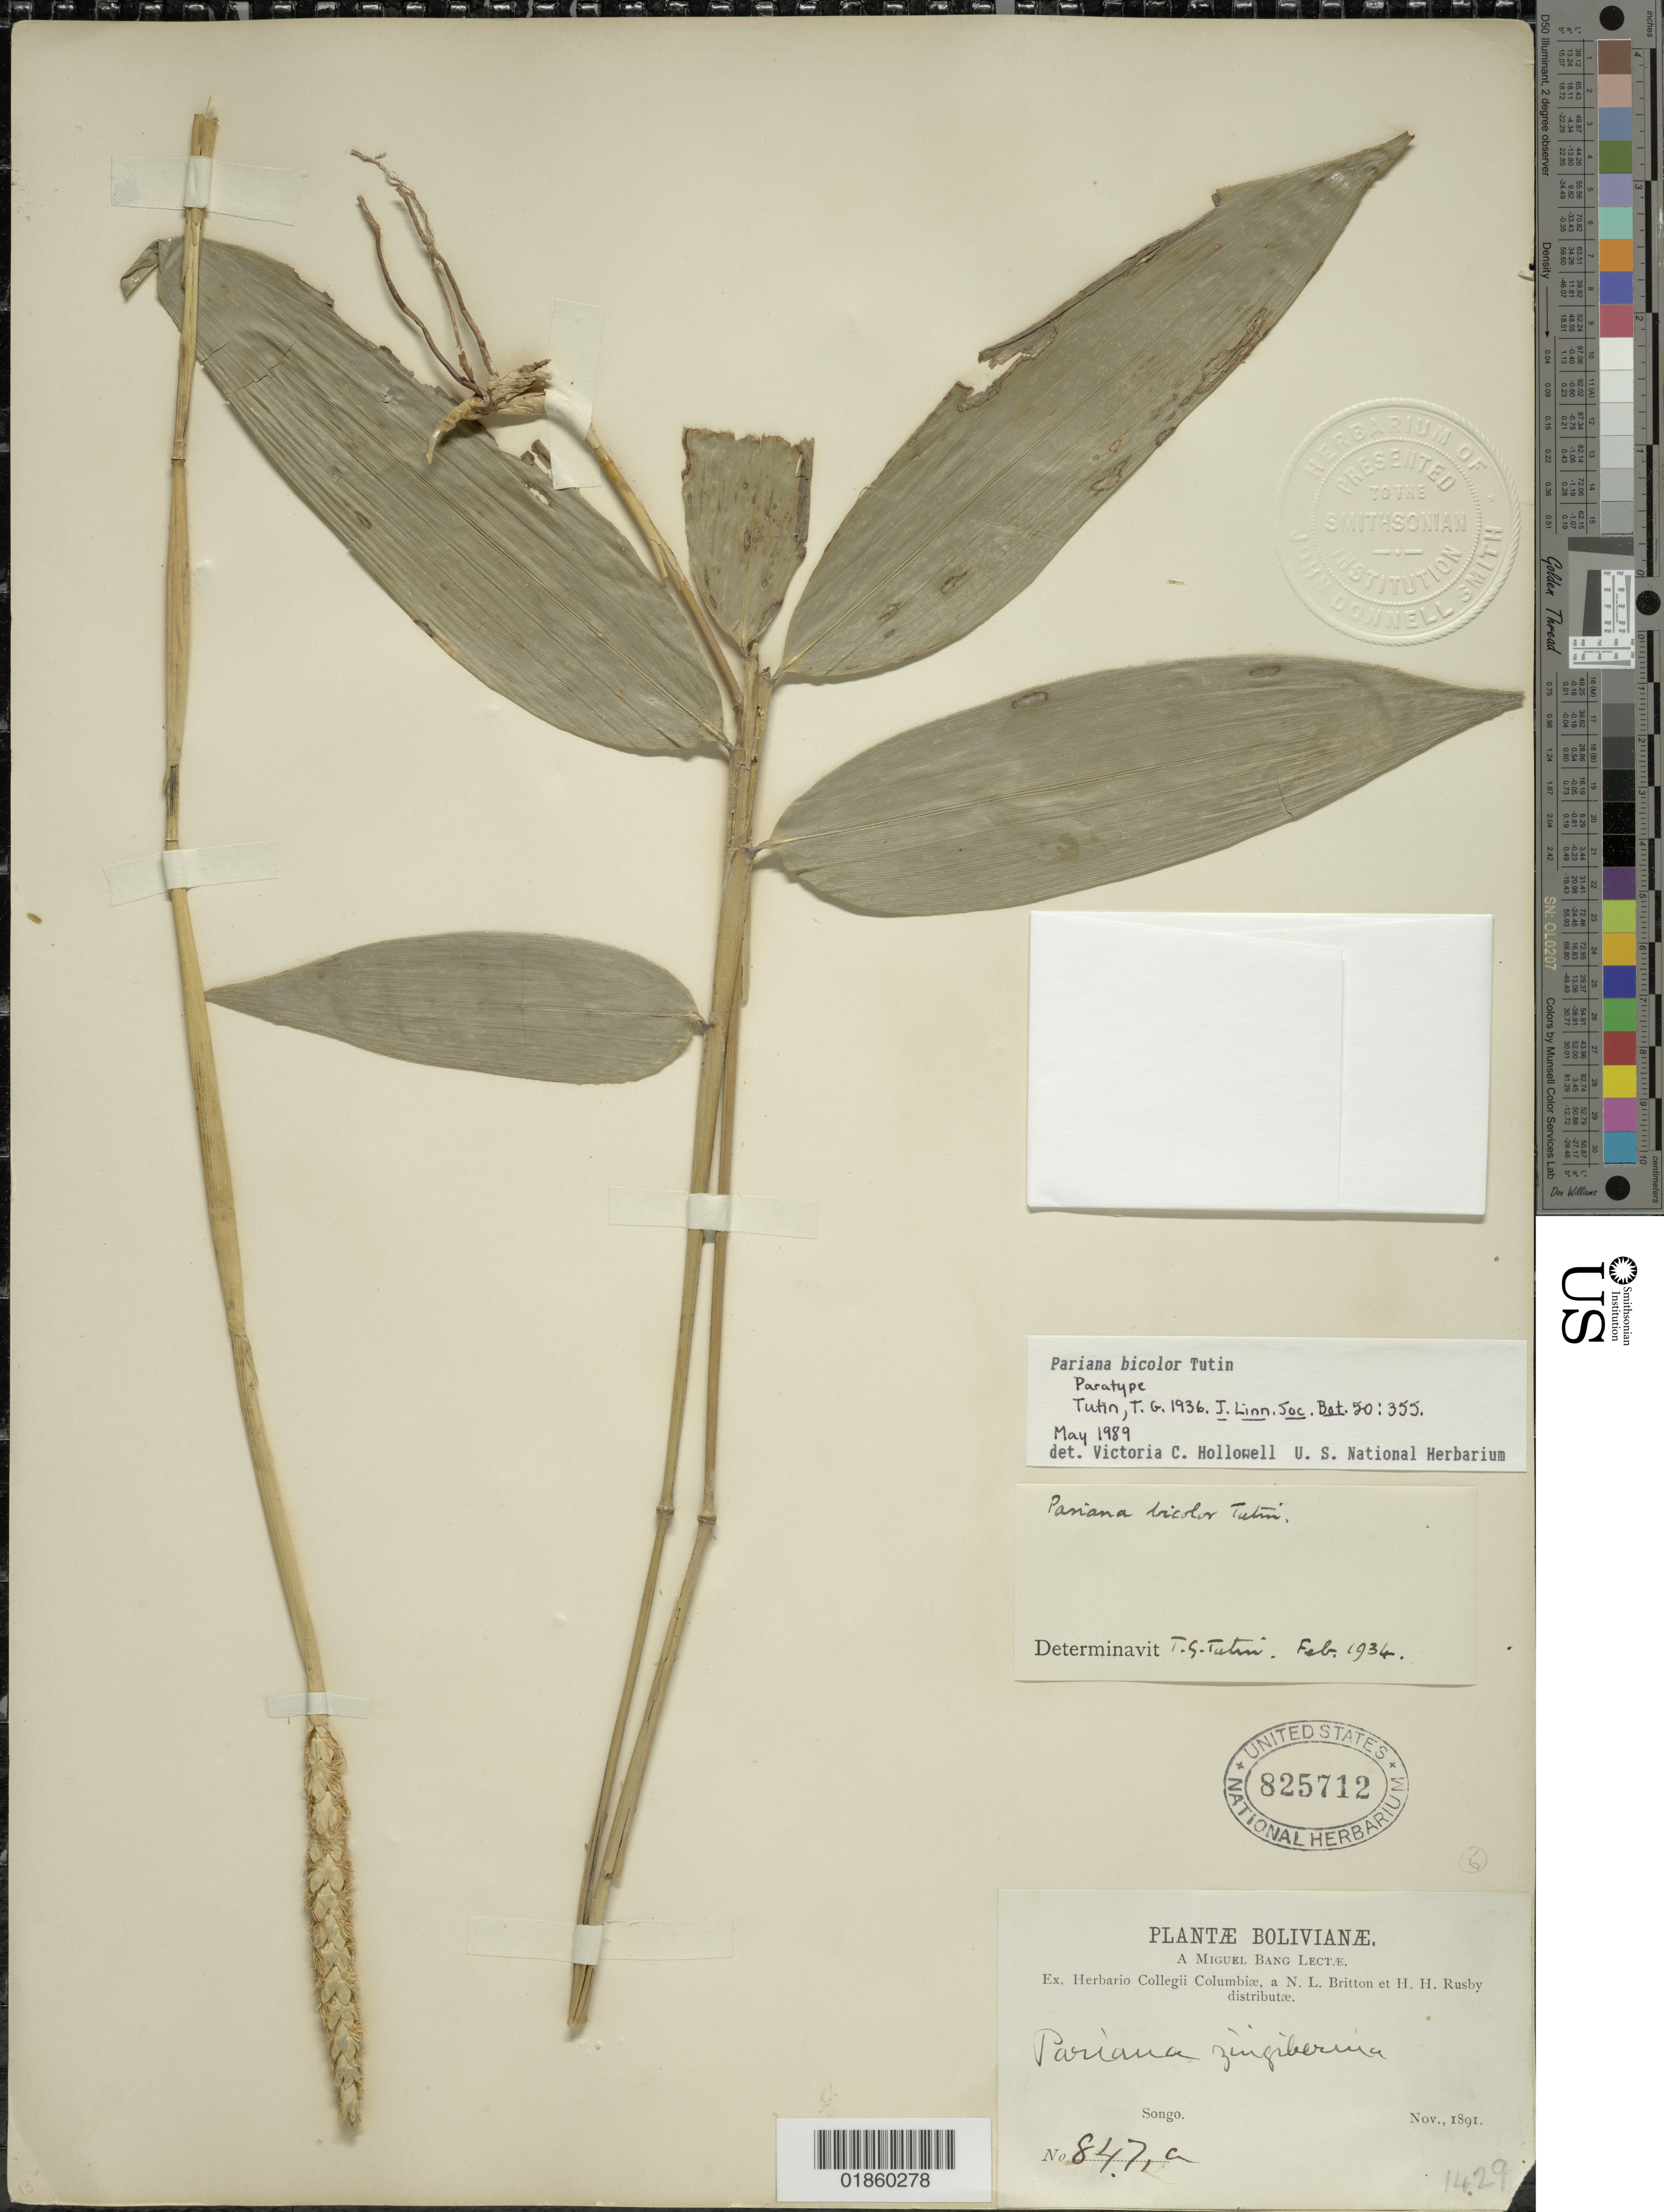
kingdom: Plantae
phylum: Tracheophyta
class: Liliopsida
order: Poales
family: Poaceae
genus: Pariana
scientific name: Pariana bicolor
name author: Tutin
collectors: M. Bang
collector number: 847.a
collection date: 1891-11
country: Bolivia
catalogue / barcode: US 825712